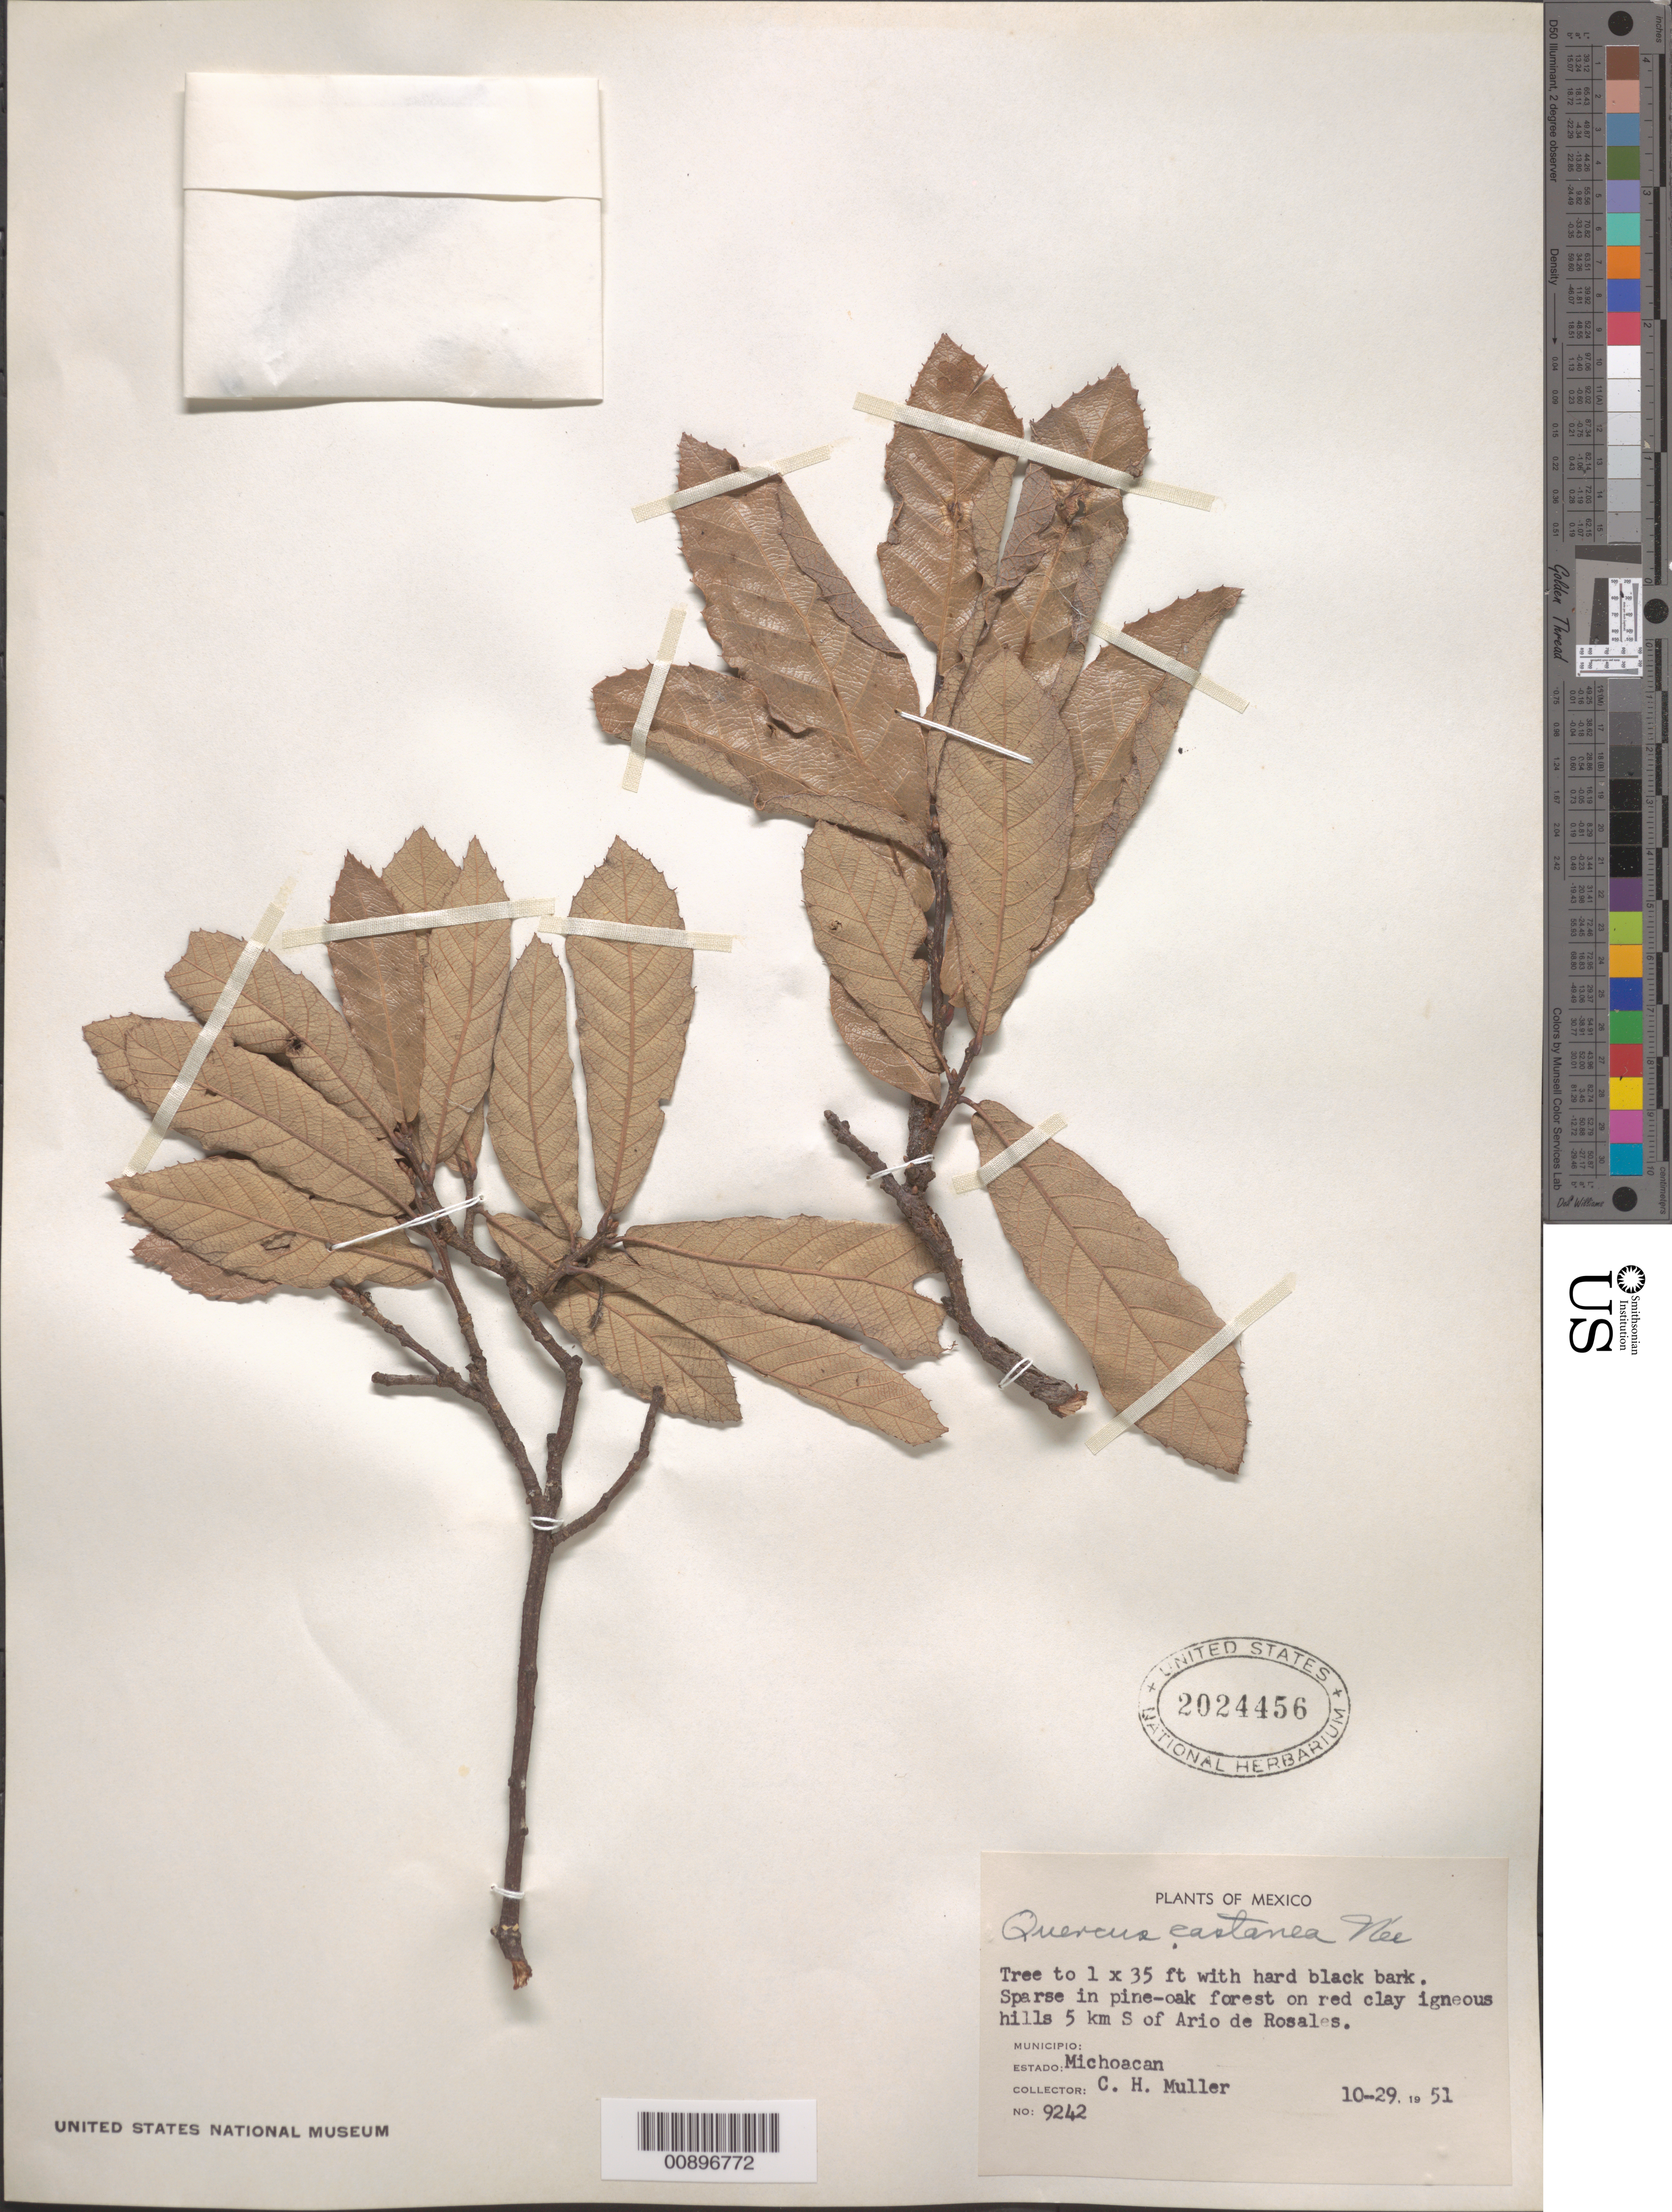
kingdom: Plantae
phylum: Tracheophyta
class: Magnoliopsida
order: Fagales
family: Fagaceae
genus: Quercus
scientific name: Quercus castanea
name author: Née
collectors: C. H. Muller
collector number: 9242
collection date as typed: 29 Oct 1951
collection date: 1951-10-29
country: Mexico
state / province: Michoacán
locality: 5 km S of Ario de Rosales. Michoacán.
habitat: Pine-oak forest on red clay igneous hills.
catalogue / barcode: US 2024456